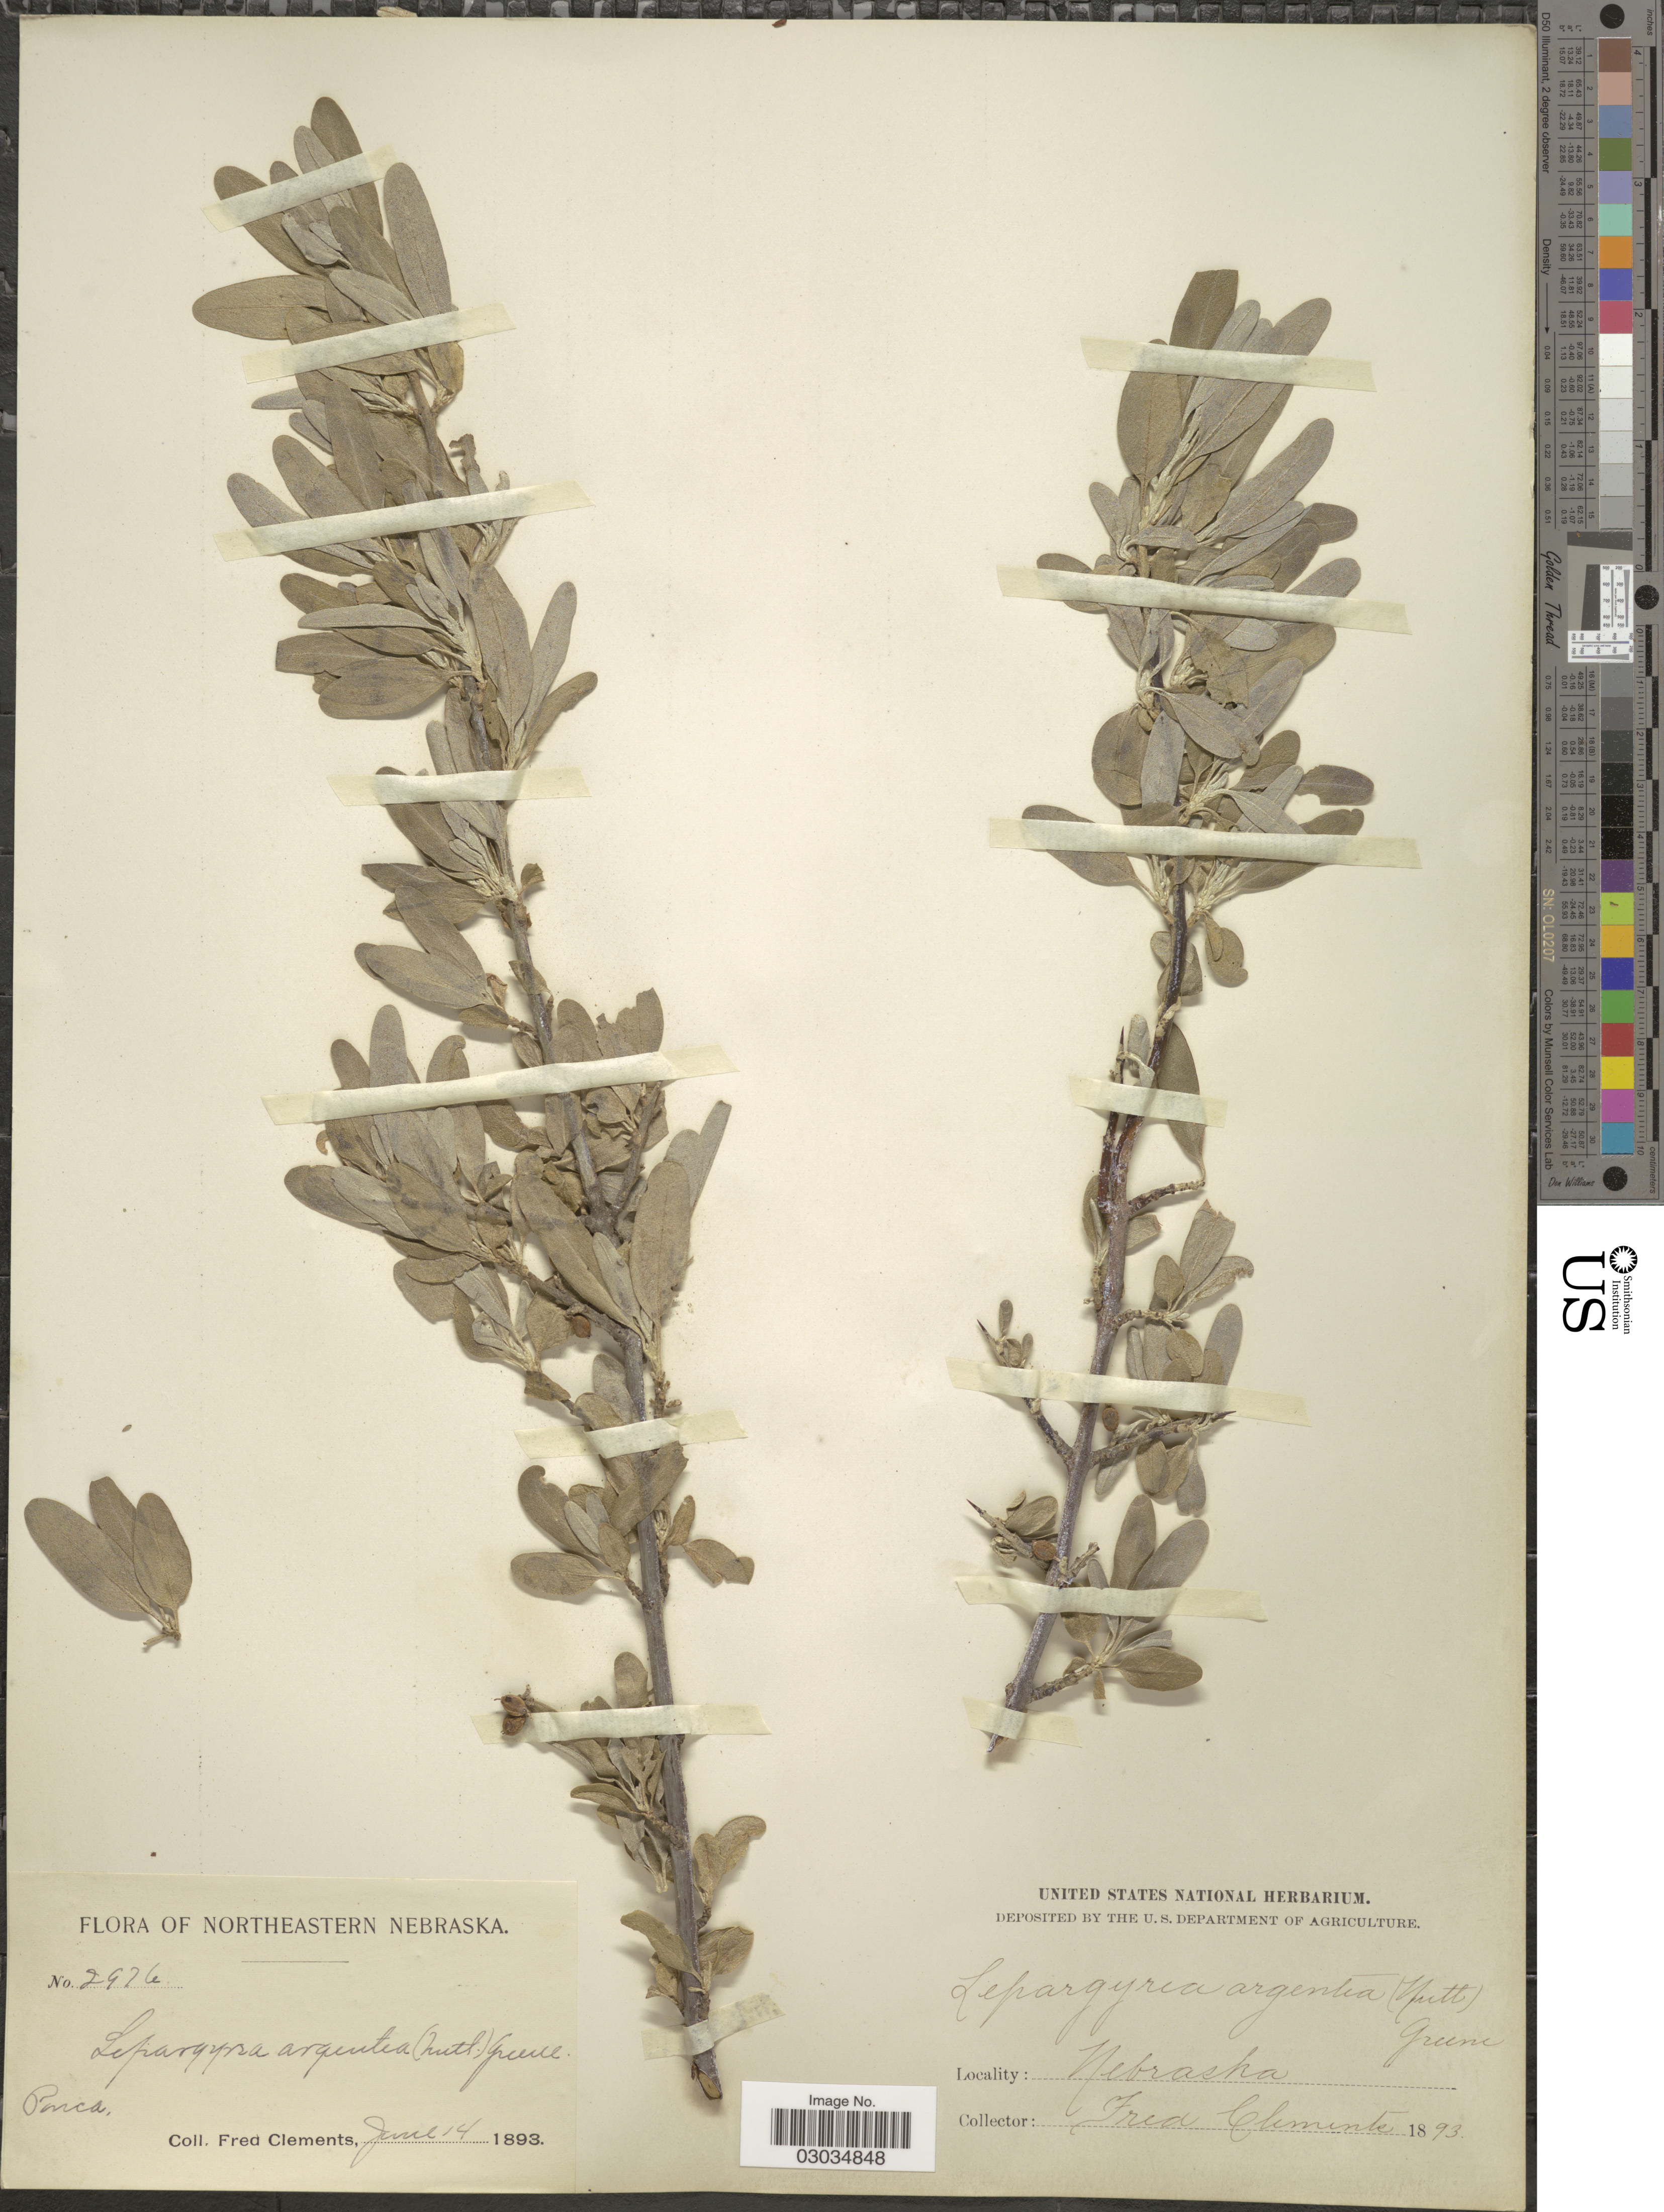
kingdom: Plantae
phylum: Tracheophyta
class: Magnoliopsida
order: Rosales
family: Elaeagnaceae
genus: Shepherdia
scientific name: Shepherdia argentea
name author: (Pursh) Nutt.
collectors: F. Clements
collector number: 2976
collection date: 1893-06-14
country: United States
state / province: Nebraska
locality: Northeastern Nebraska, Ponca.